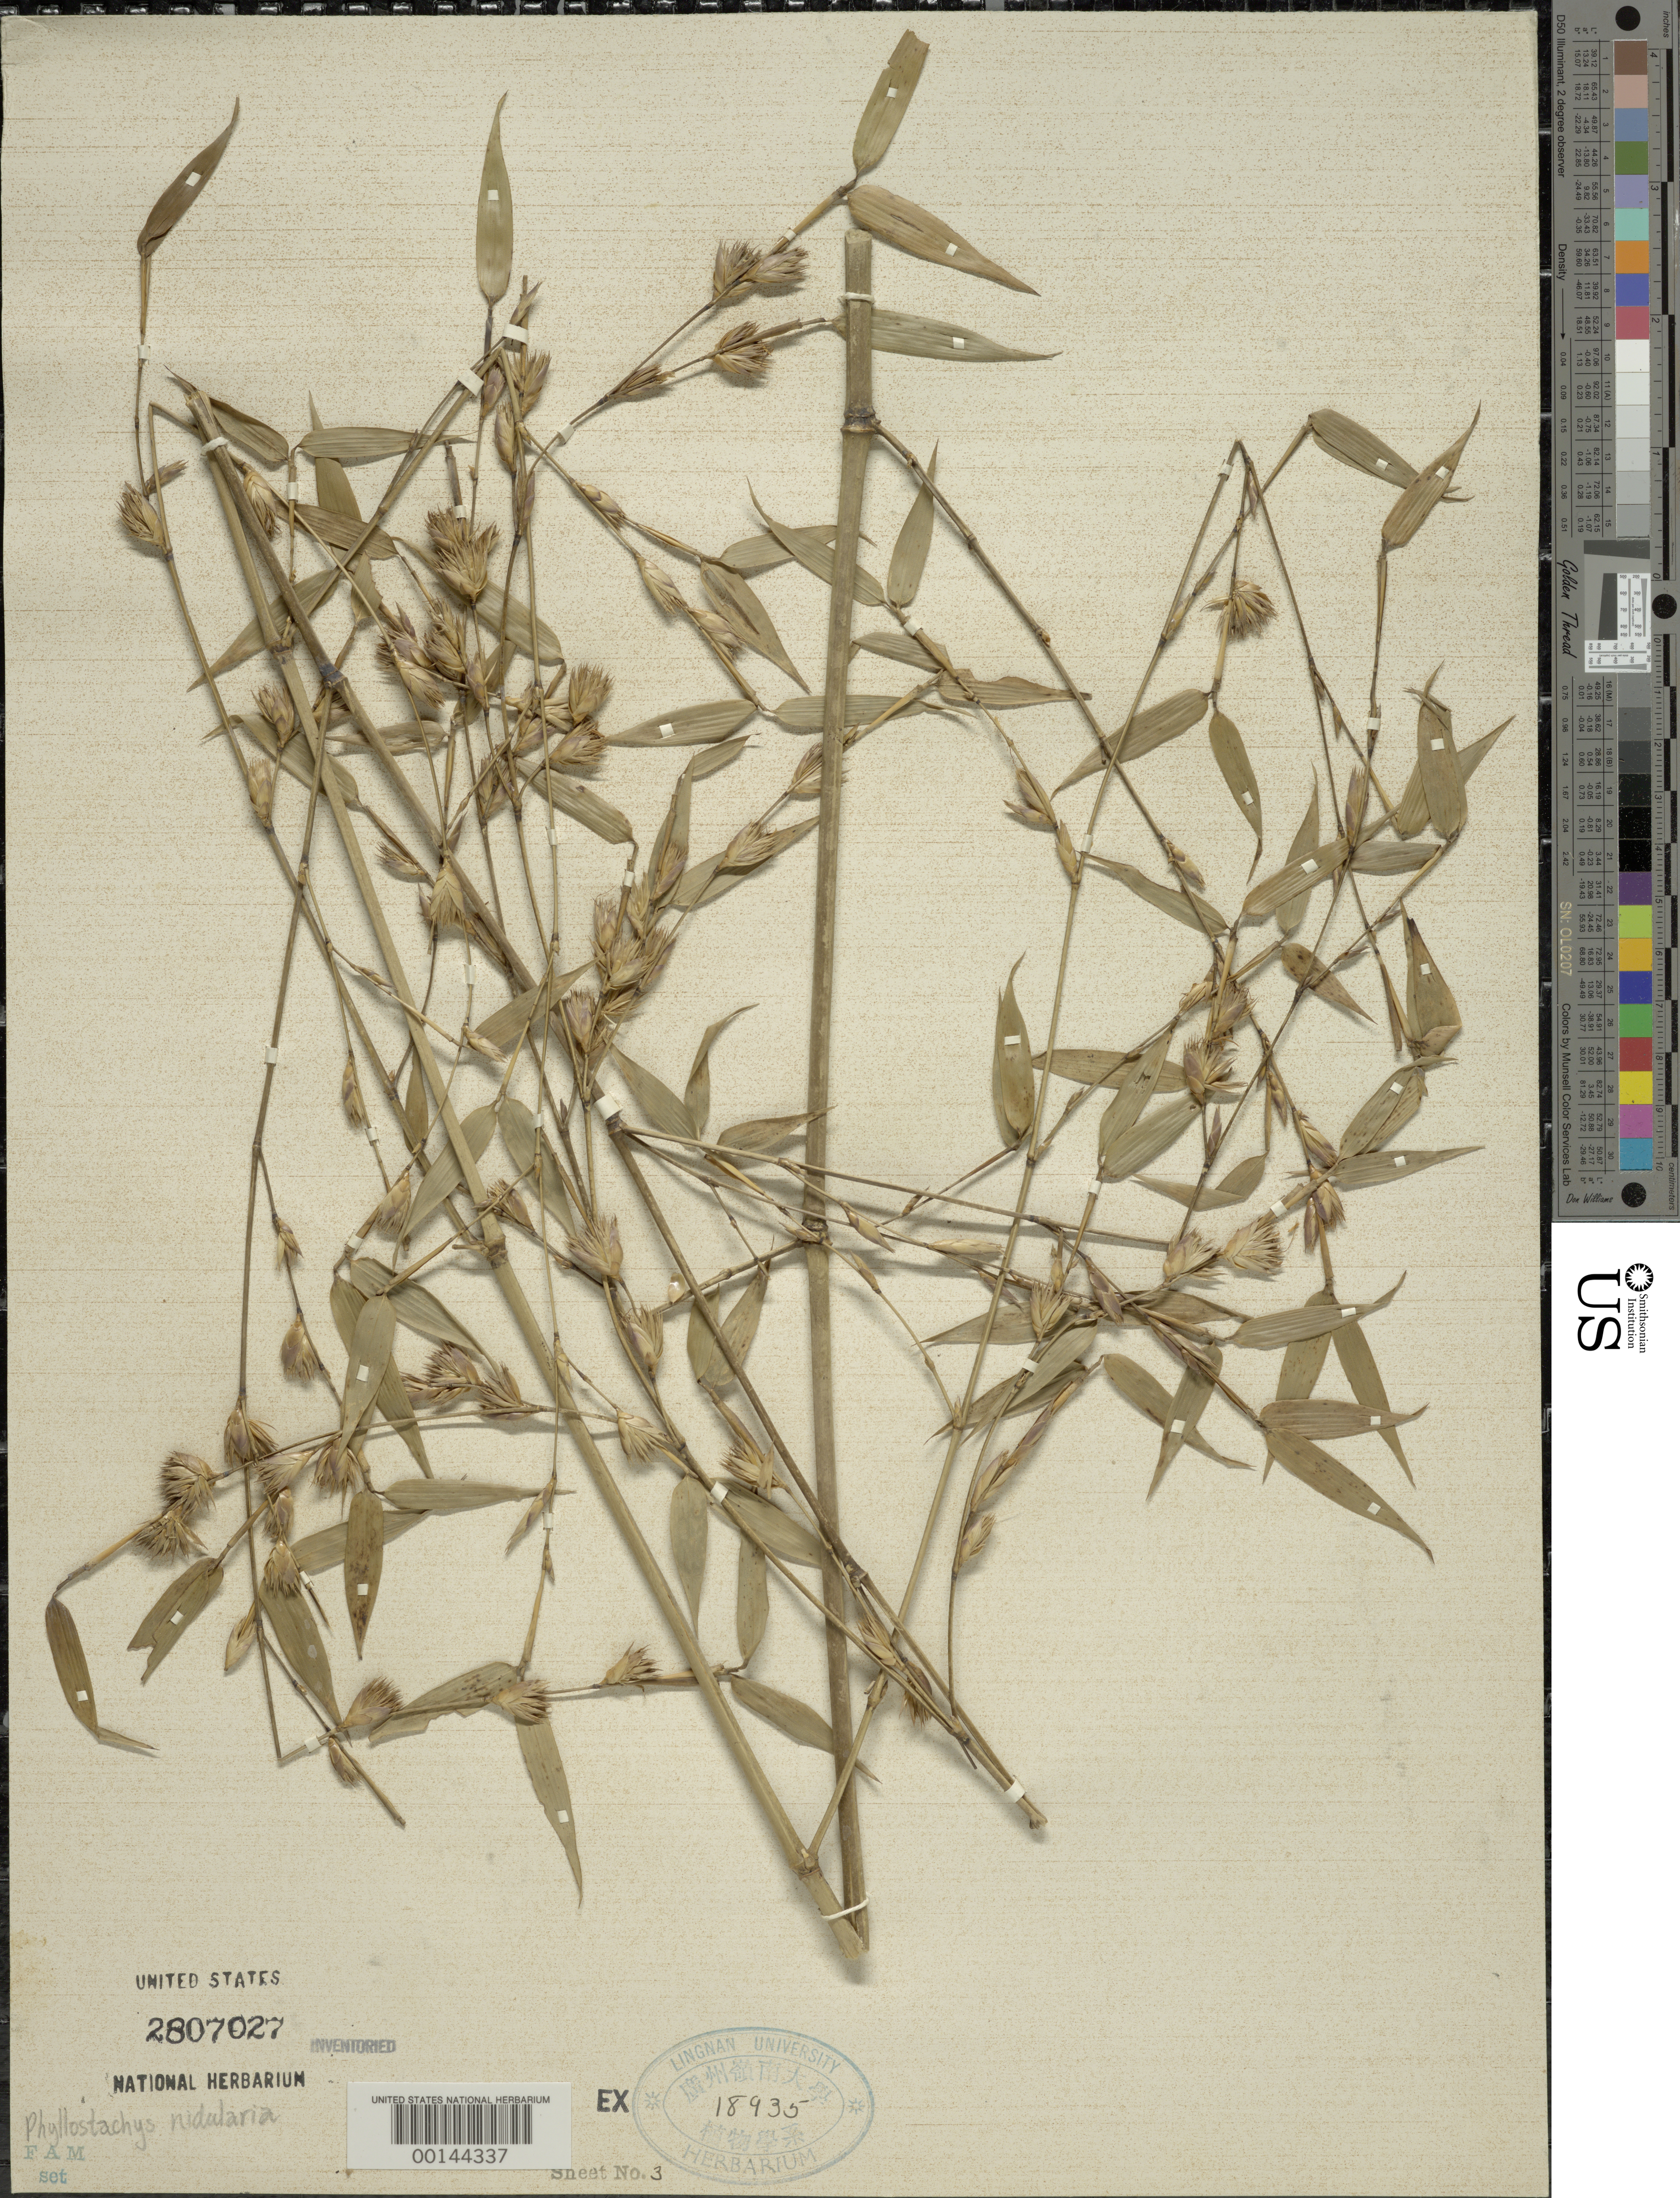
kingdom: Plantae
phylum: Tracheophyta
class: Liliopsida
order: Poales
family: Poaceae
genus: Phyllostachys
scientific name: Phyllostachys nidularia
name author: Munro ex Fenzi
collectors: H. L. Fung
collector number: A-530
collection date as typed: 10 Jan 1931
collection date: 1931-01-10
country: China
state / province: Guangdong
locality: Tsang shing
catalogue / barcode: US 2807027